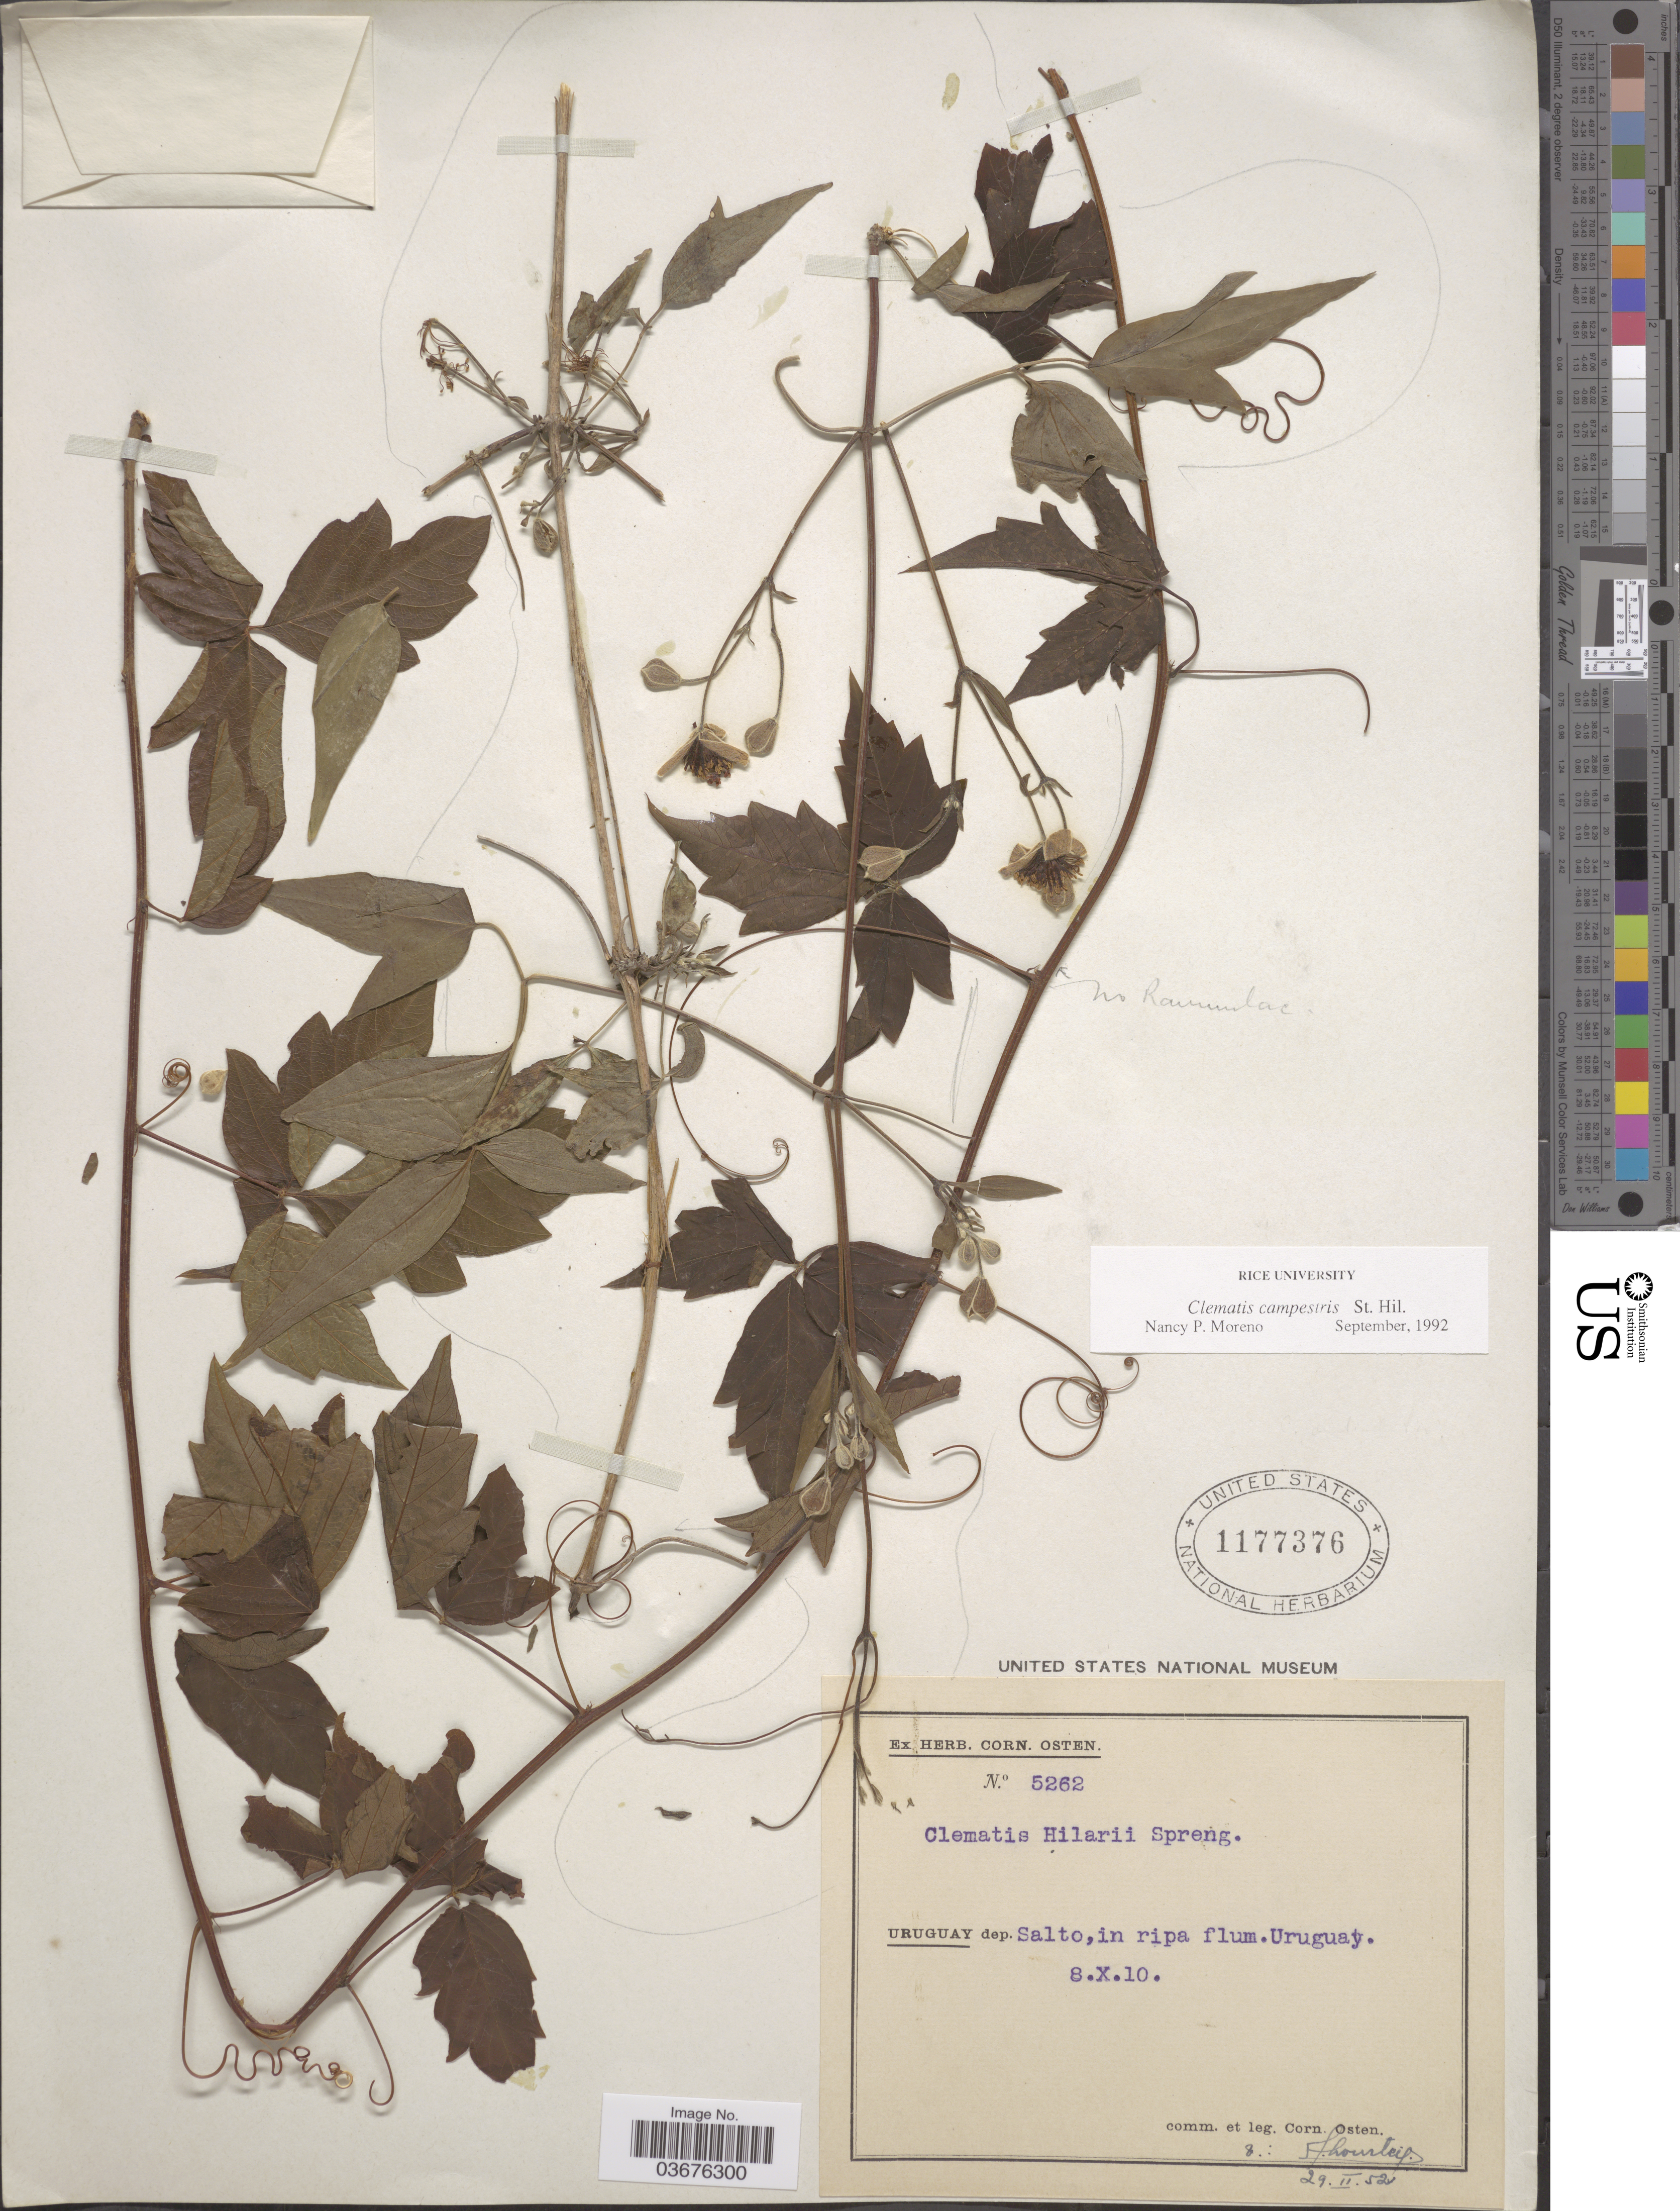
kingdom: Plantae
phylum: Tracheophyta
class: Magnoliopsida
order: Ranunculales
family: Ranunculaceae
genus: Clematis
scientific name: Clematis campestris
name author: A. St.-Hil.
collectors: C. Osten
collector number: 5262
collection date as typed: Transcribed d/m/y: 8/10/10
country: Uruguay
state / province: Salto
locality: Dep. Salto, In ripa flum. Uruguay.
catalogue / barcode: US 1177376